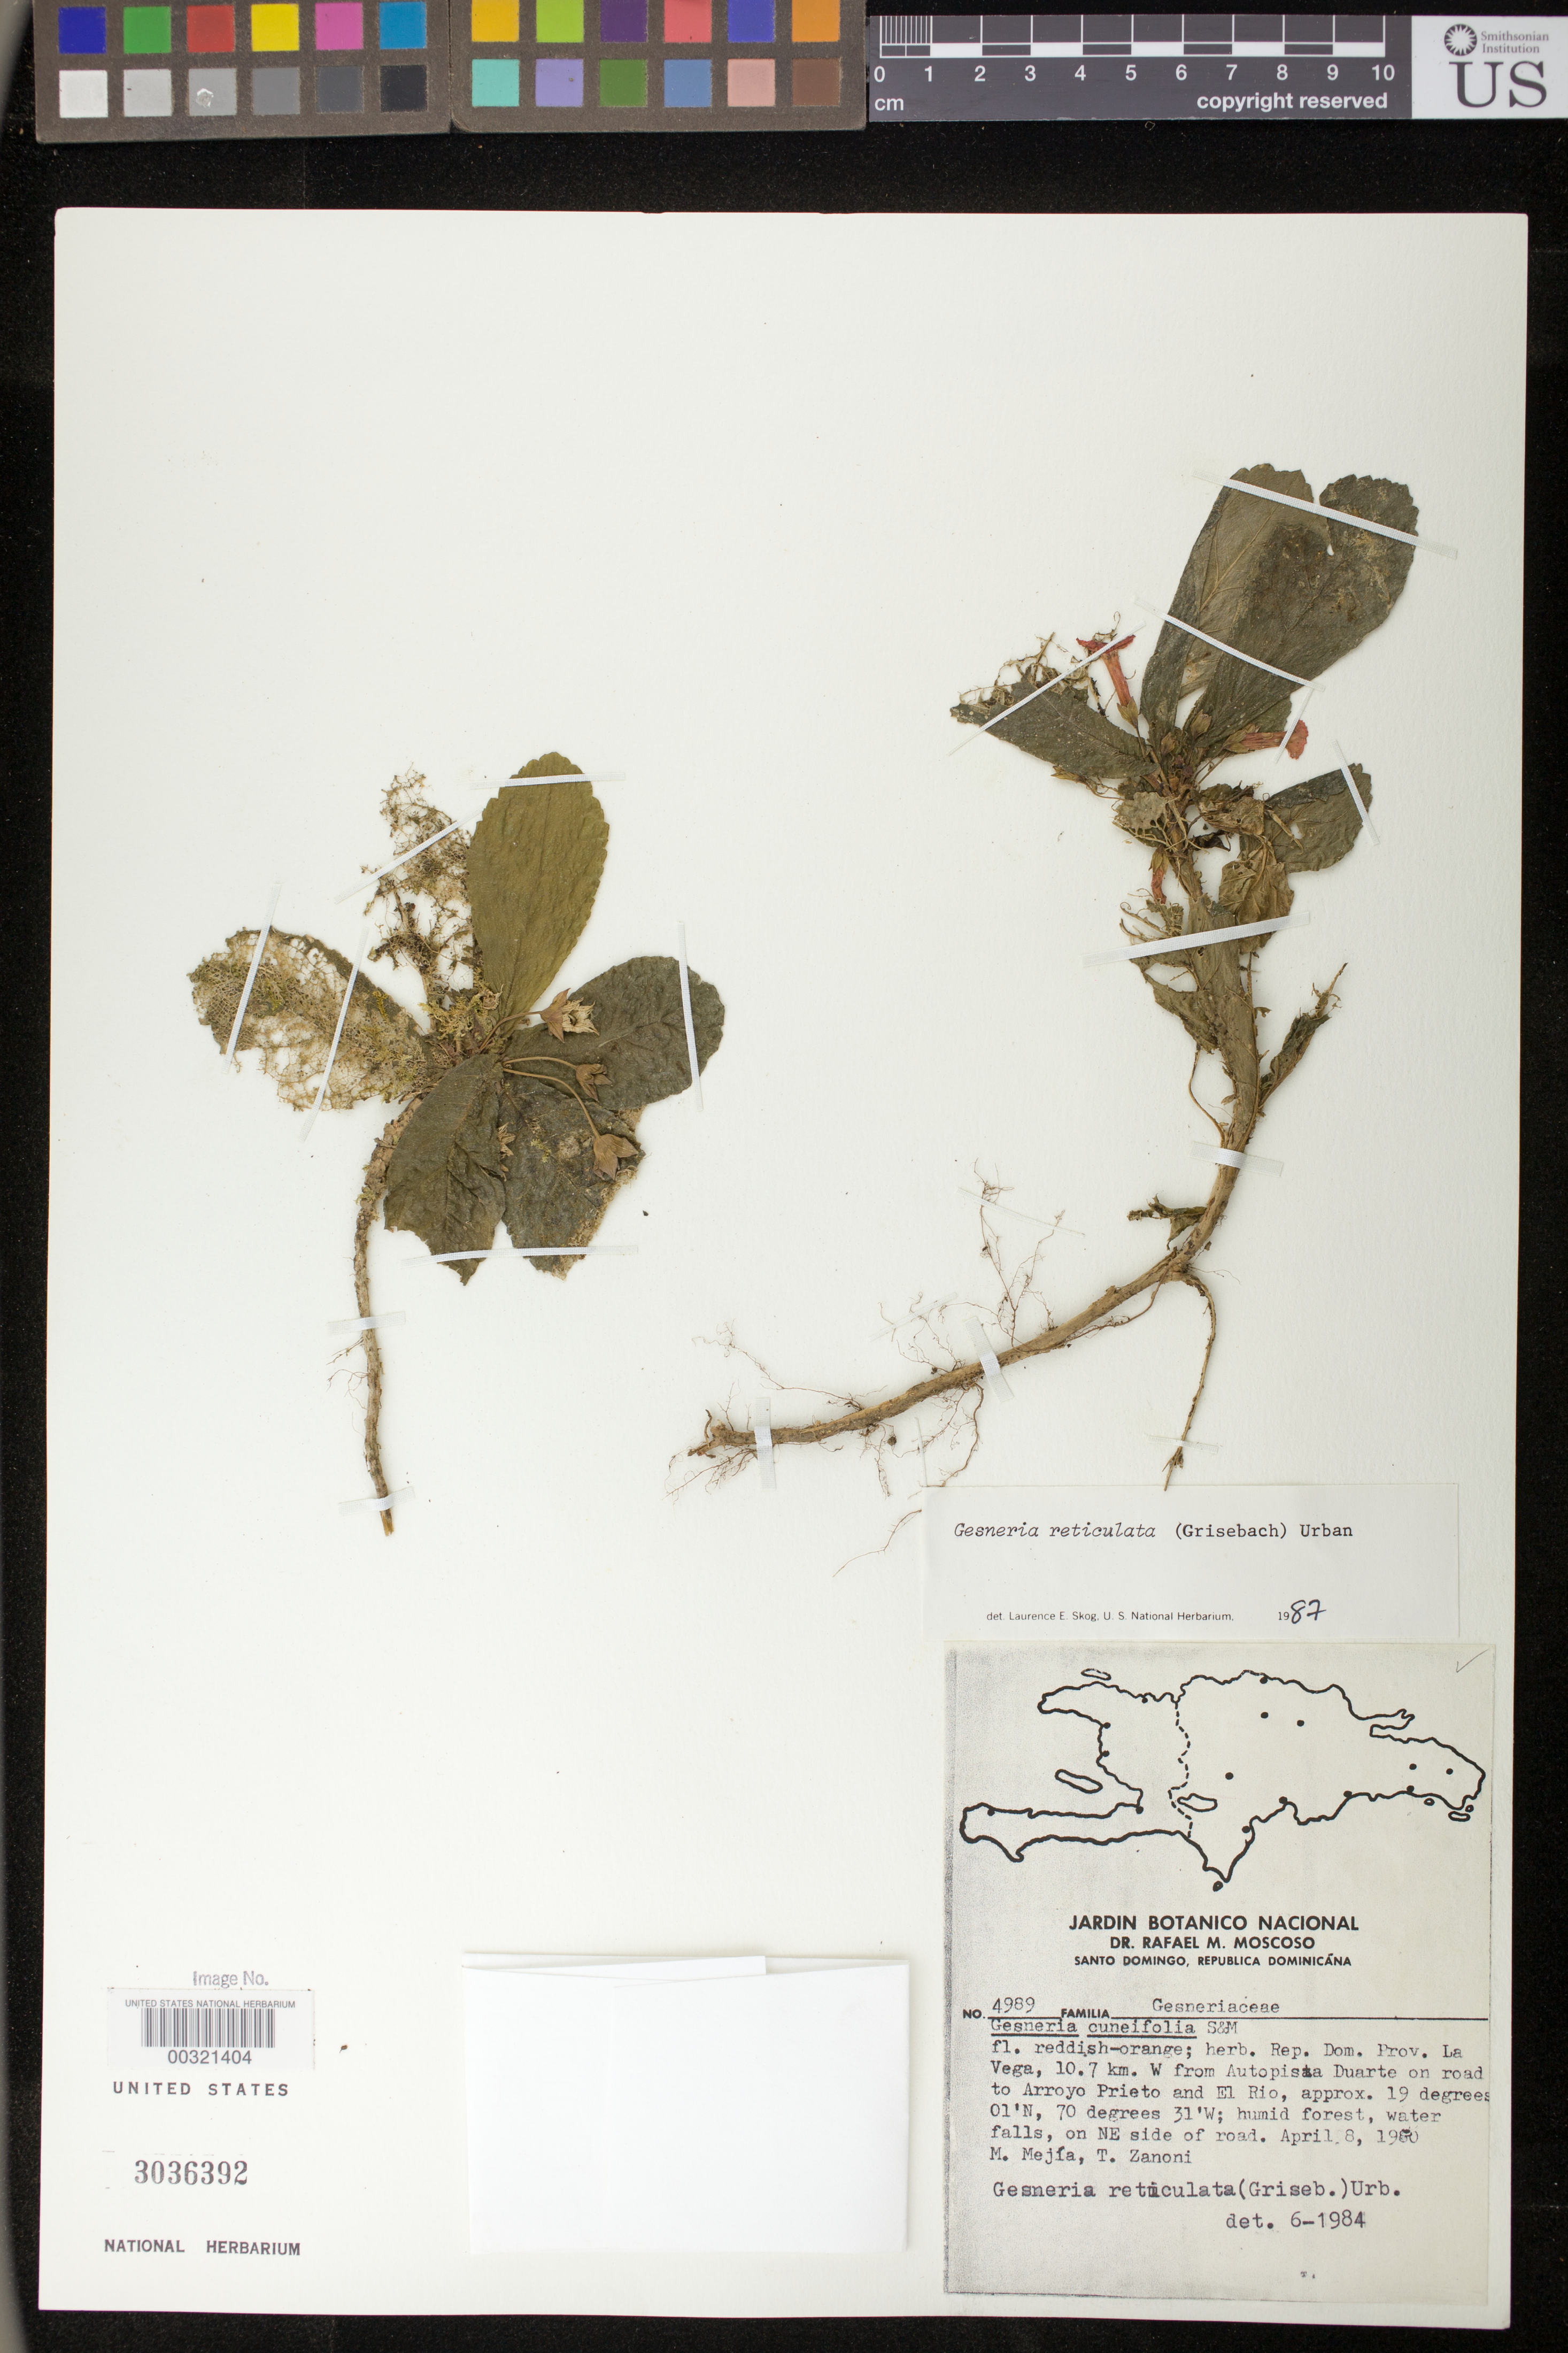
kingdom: Plantae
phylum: Tracheophyta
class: Magnoliopsida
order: Lamiales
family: Gesneriaceae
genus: Gesneria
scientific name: Gesneria reticulata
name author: (Griseb.) Urb.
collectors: M. Mejia & T. A. Zanoni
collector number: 4989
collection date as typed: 08 Apr 1980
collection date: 1980-04-08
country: Dominican Republic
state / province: La Vega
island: Hispaniola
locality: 10.7 km W from Autopista Duarte on road to Arroyo Prieto and El Rio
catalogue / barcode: US 3036392